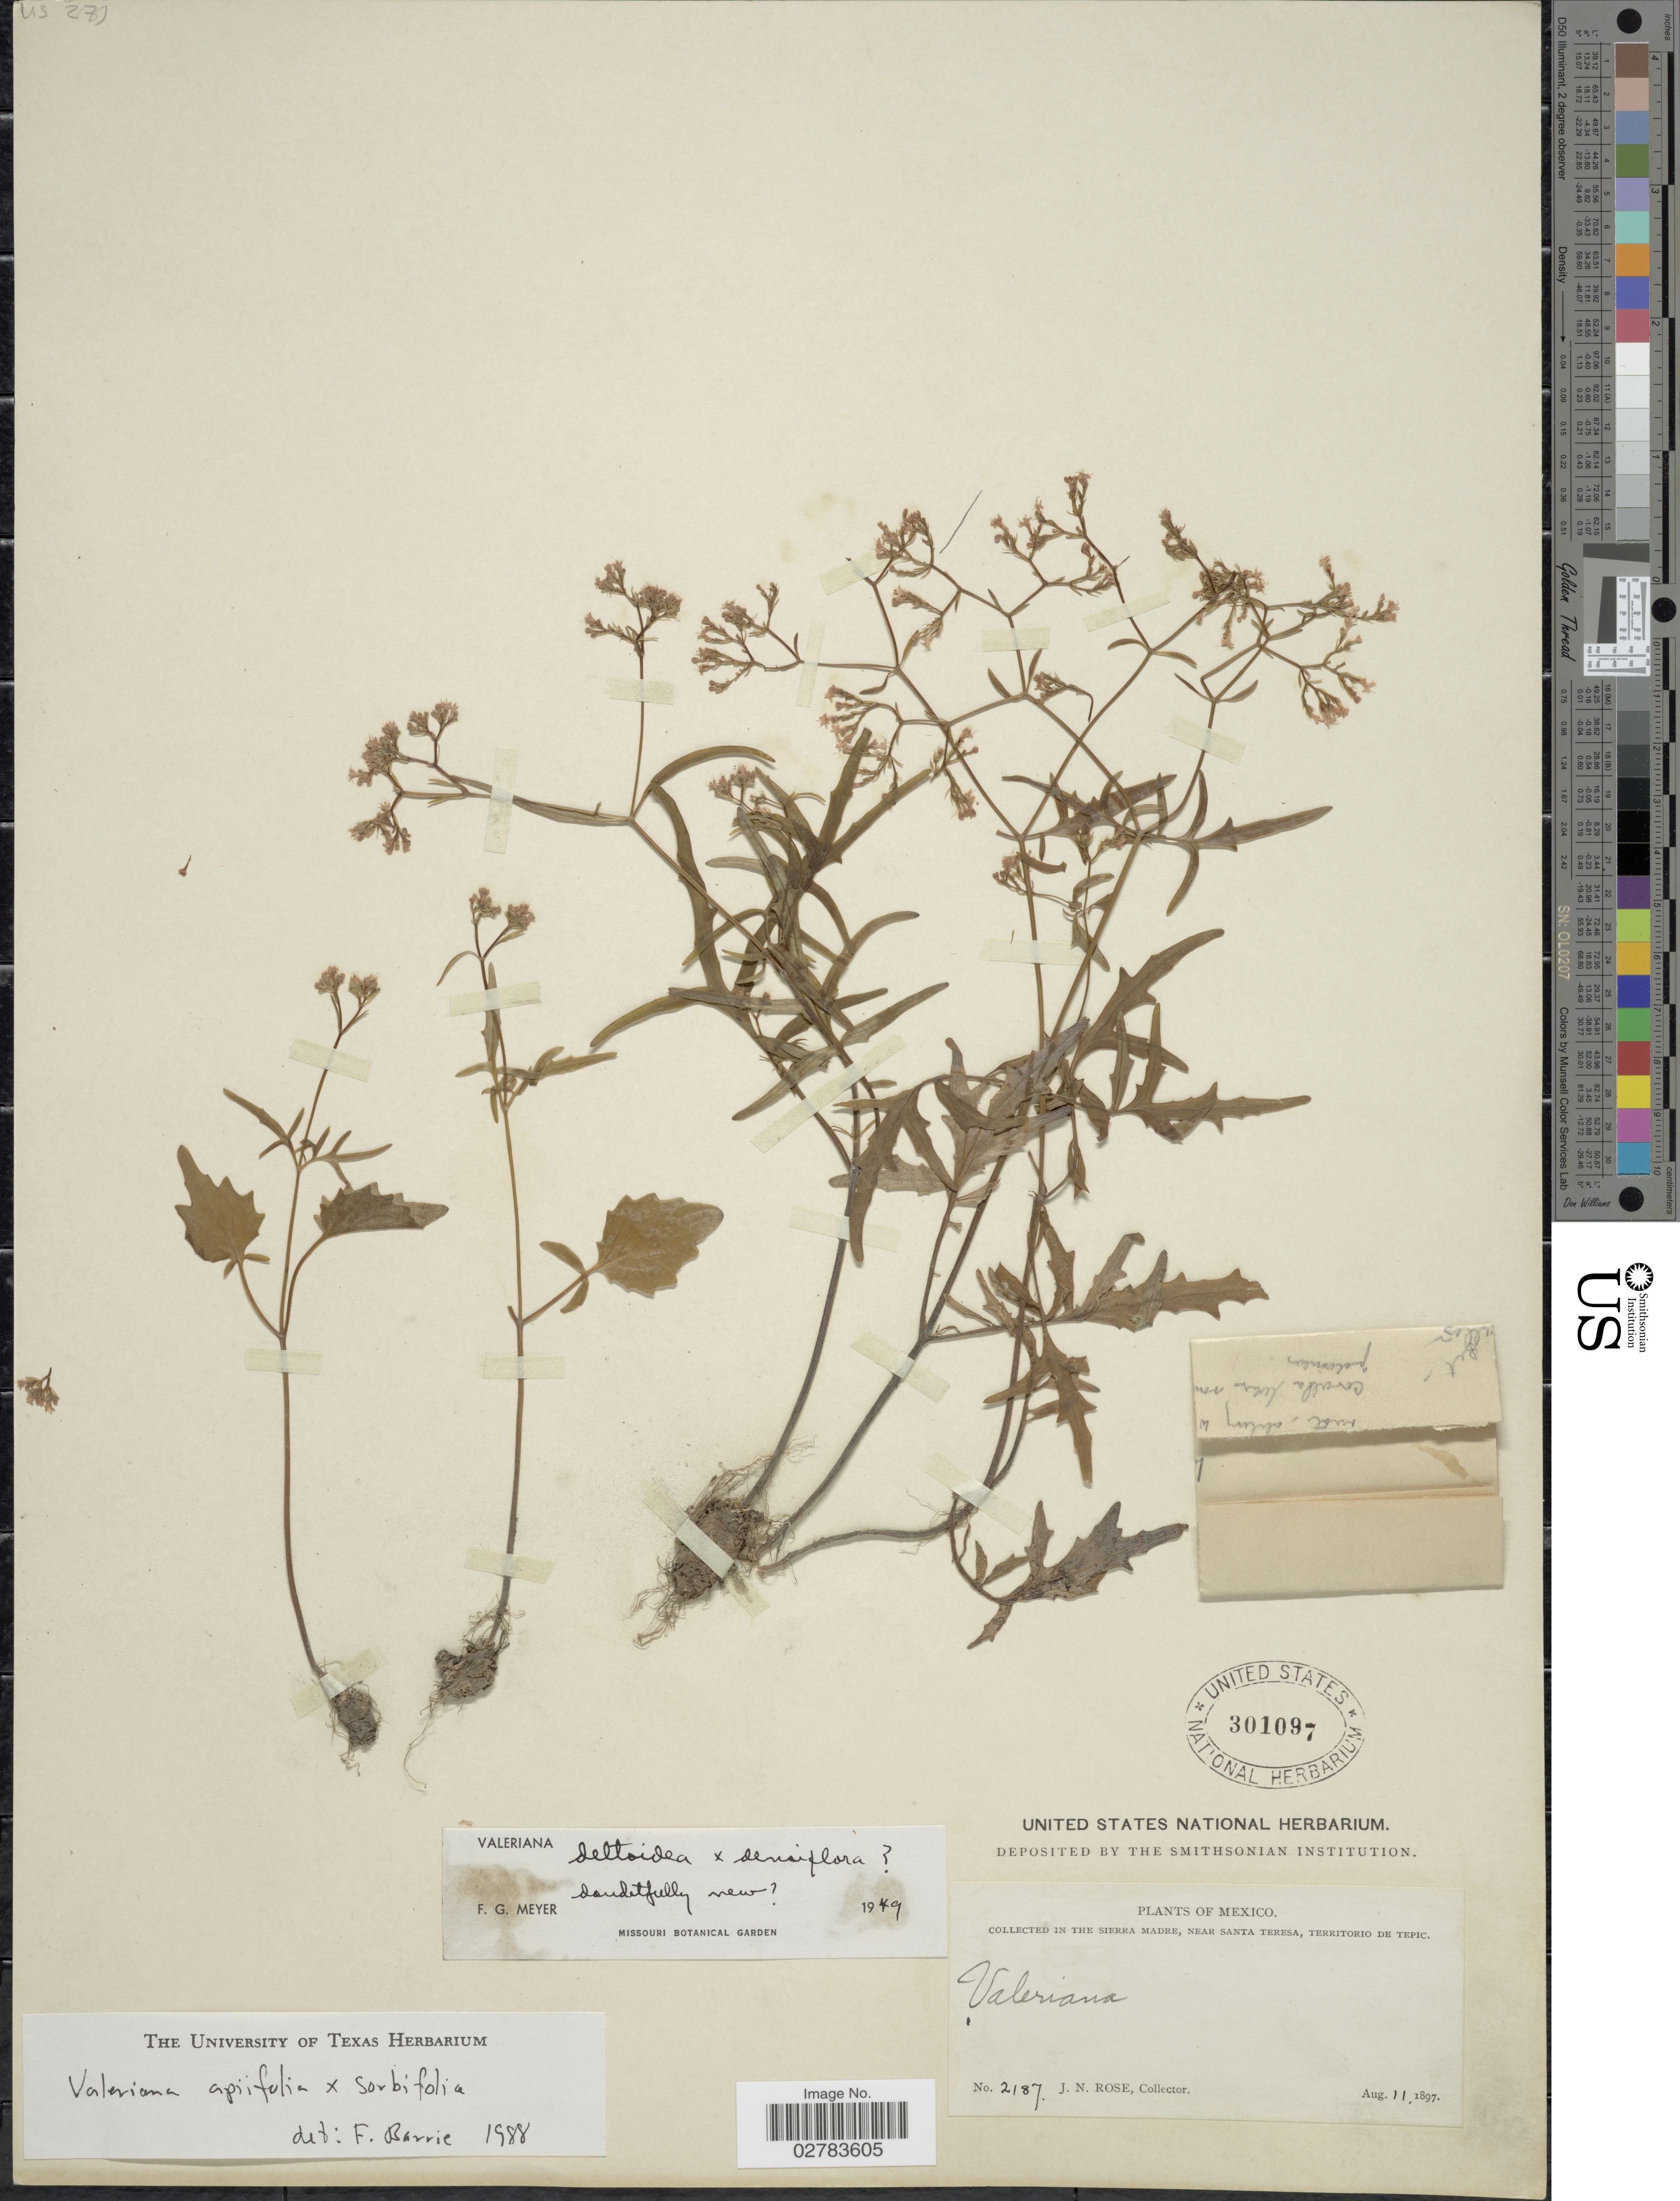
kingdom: Plantae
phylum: Tracheophyta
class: Magnoliopsida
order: Dipsacales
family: Caprifoliaceae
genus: Valeriana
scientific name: Valeriana apiifolia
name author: A. Gray ex S. Watson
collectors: J. N. Rose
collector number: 2187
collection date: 1897-08-11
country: Mexico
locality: In the Sierra Madre, near Santa Teresa, Territorio de Tepic.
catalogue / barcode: US 301097